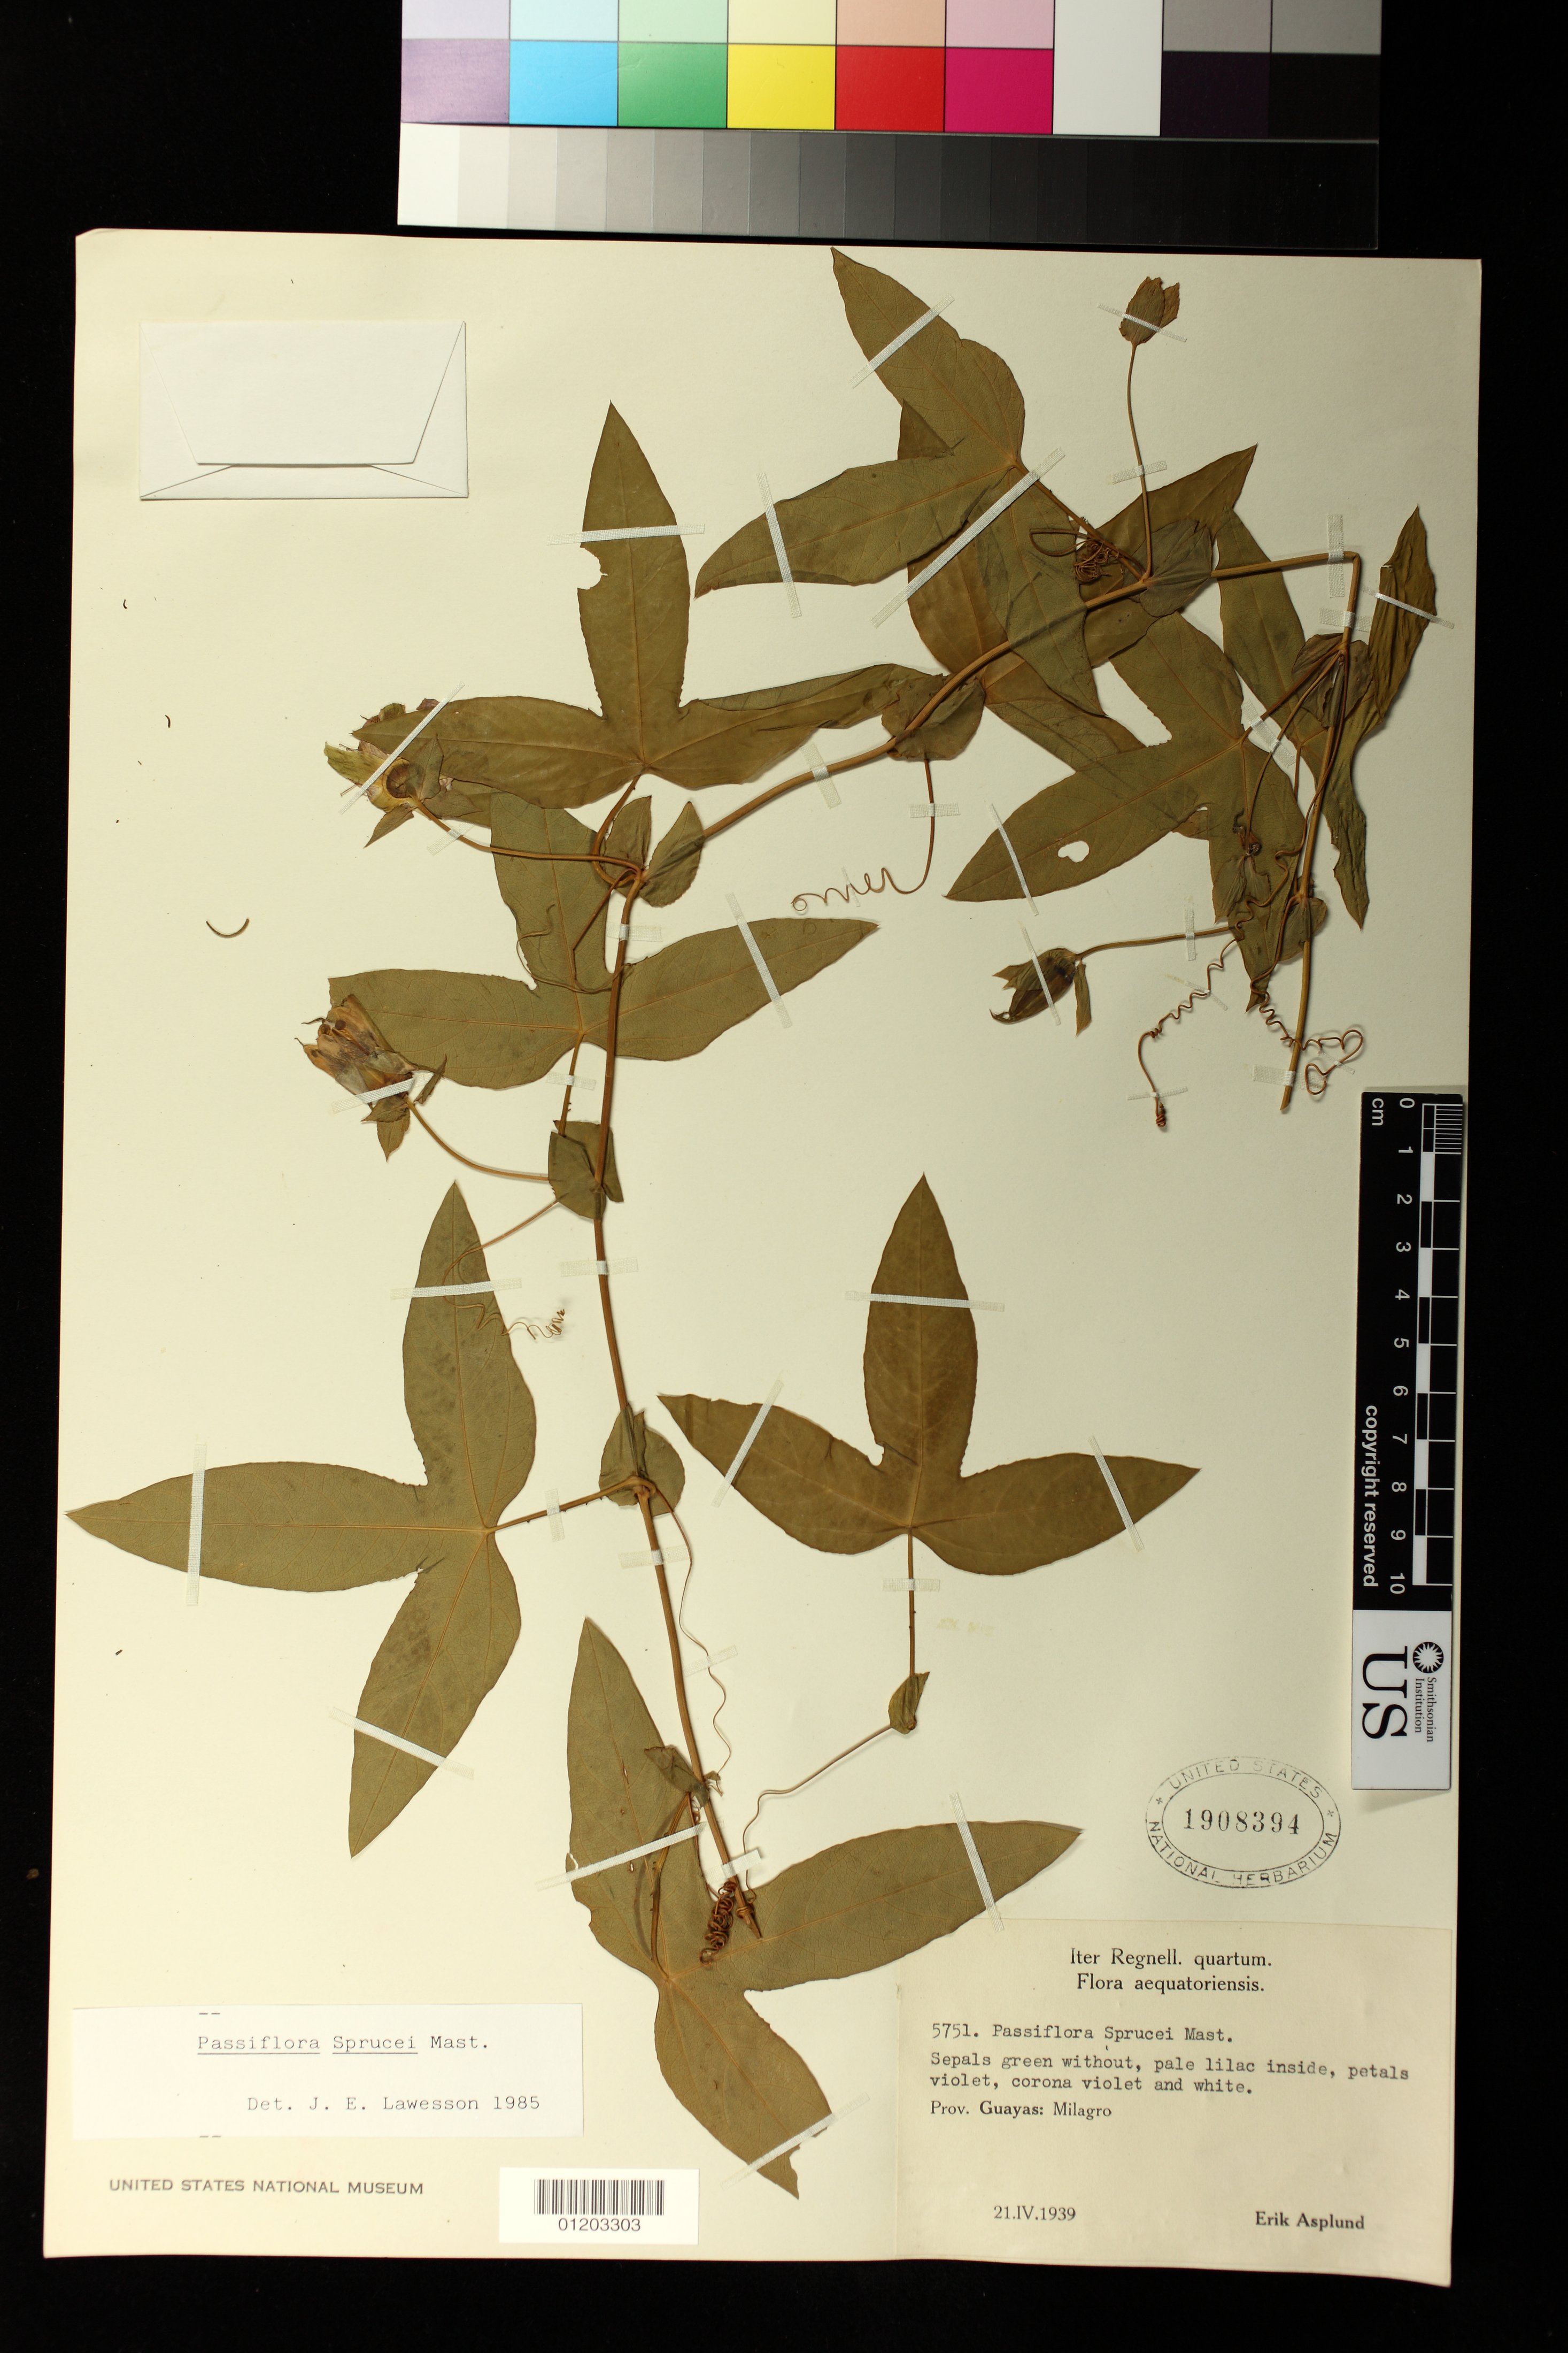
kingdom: Plantae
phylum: Tracheophyta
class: Magnoliopsida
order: Malpighiales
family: Passifloraceae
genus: Passiflora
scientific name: Passiflora sprucei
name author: Mast.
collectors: E. Asplund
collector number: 5751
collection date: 1939-04-21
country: Ecuador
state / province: Guayas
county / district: Milagro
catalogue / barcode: US 1908394